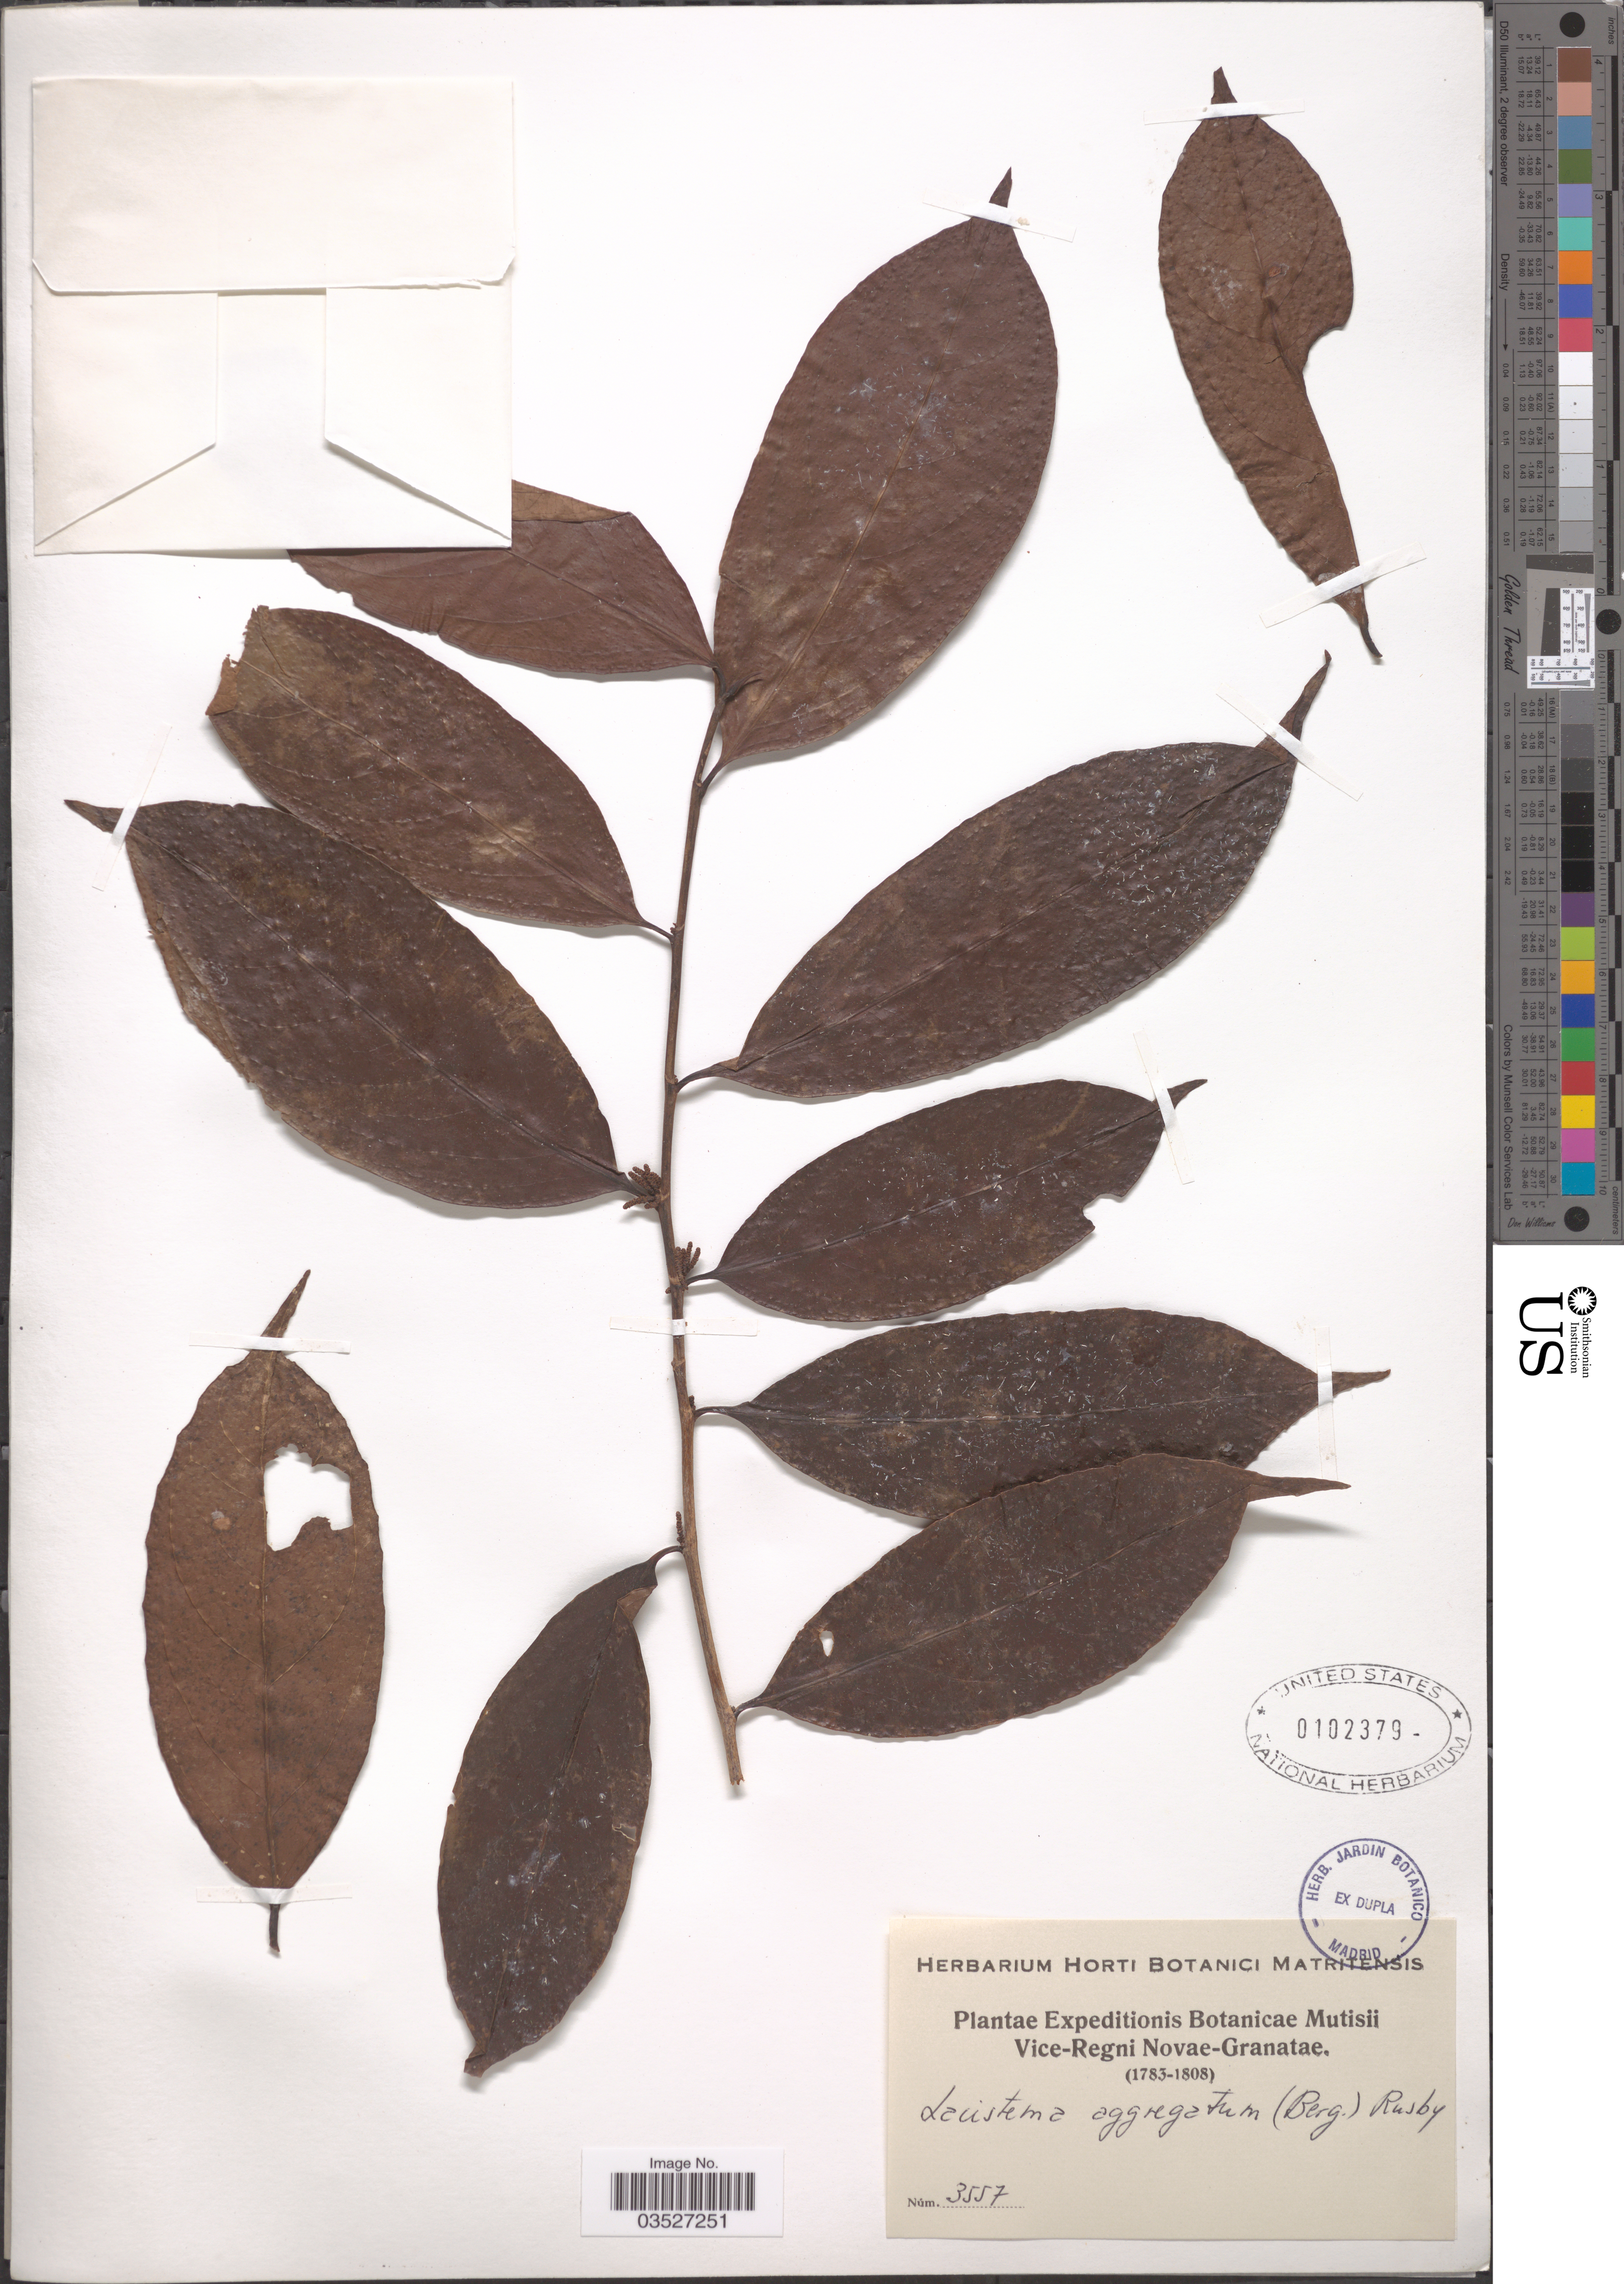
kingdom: Plantae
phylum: Tracheophyta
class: Magnoliopsida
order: Malpighiales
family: Lacistemataceae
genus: Lacistema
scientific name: Lacistema aggregatum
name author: (P.J. Bergius) Rusby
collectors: Expeditions Botanicae Mutisii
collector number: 3557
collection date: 1783/1808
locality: Vice-Regni Novae-Granatae.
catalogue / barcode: US 102379